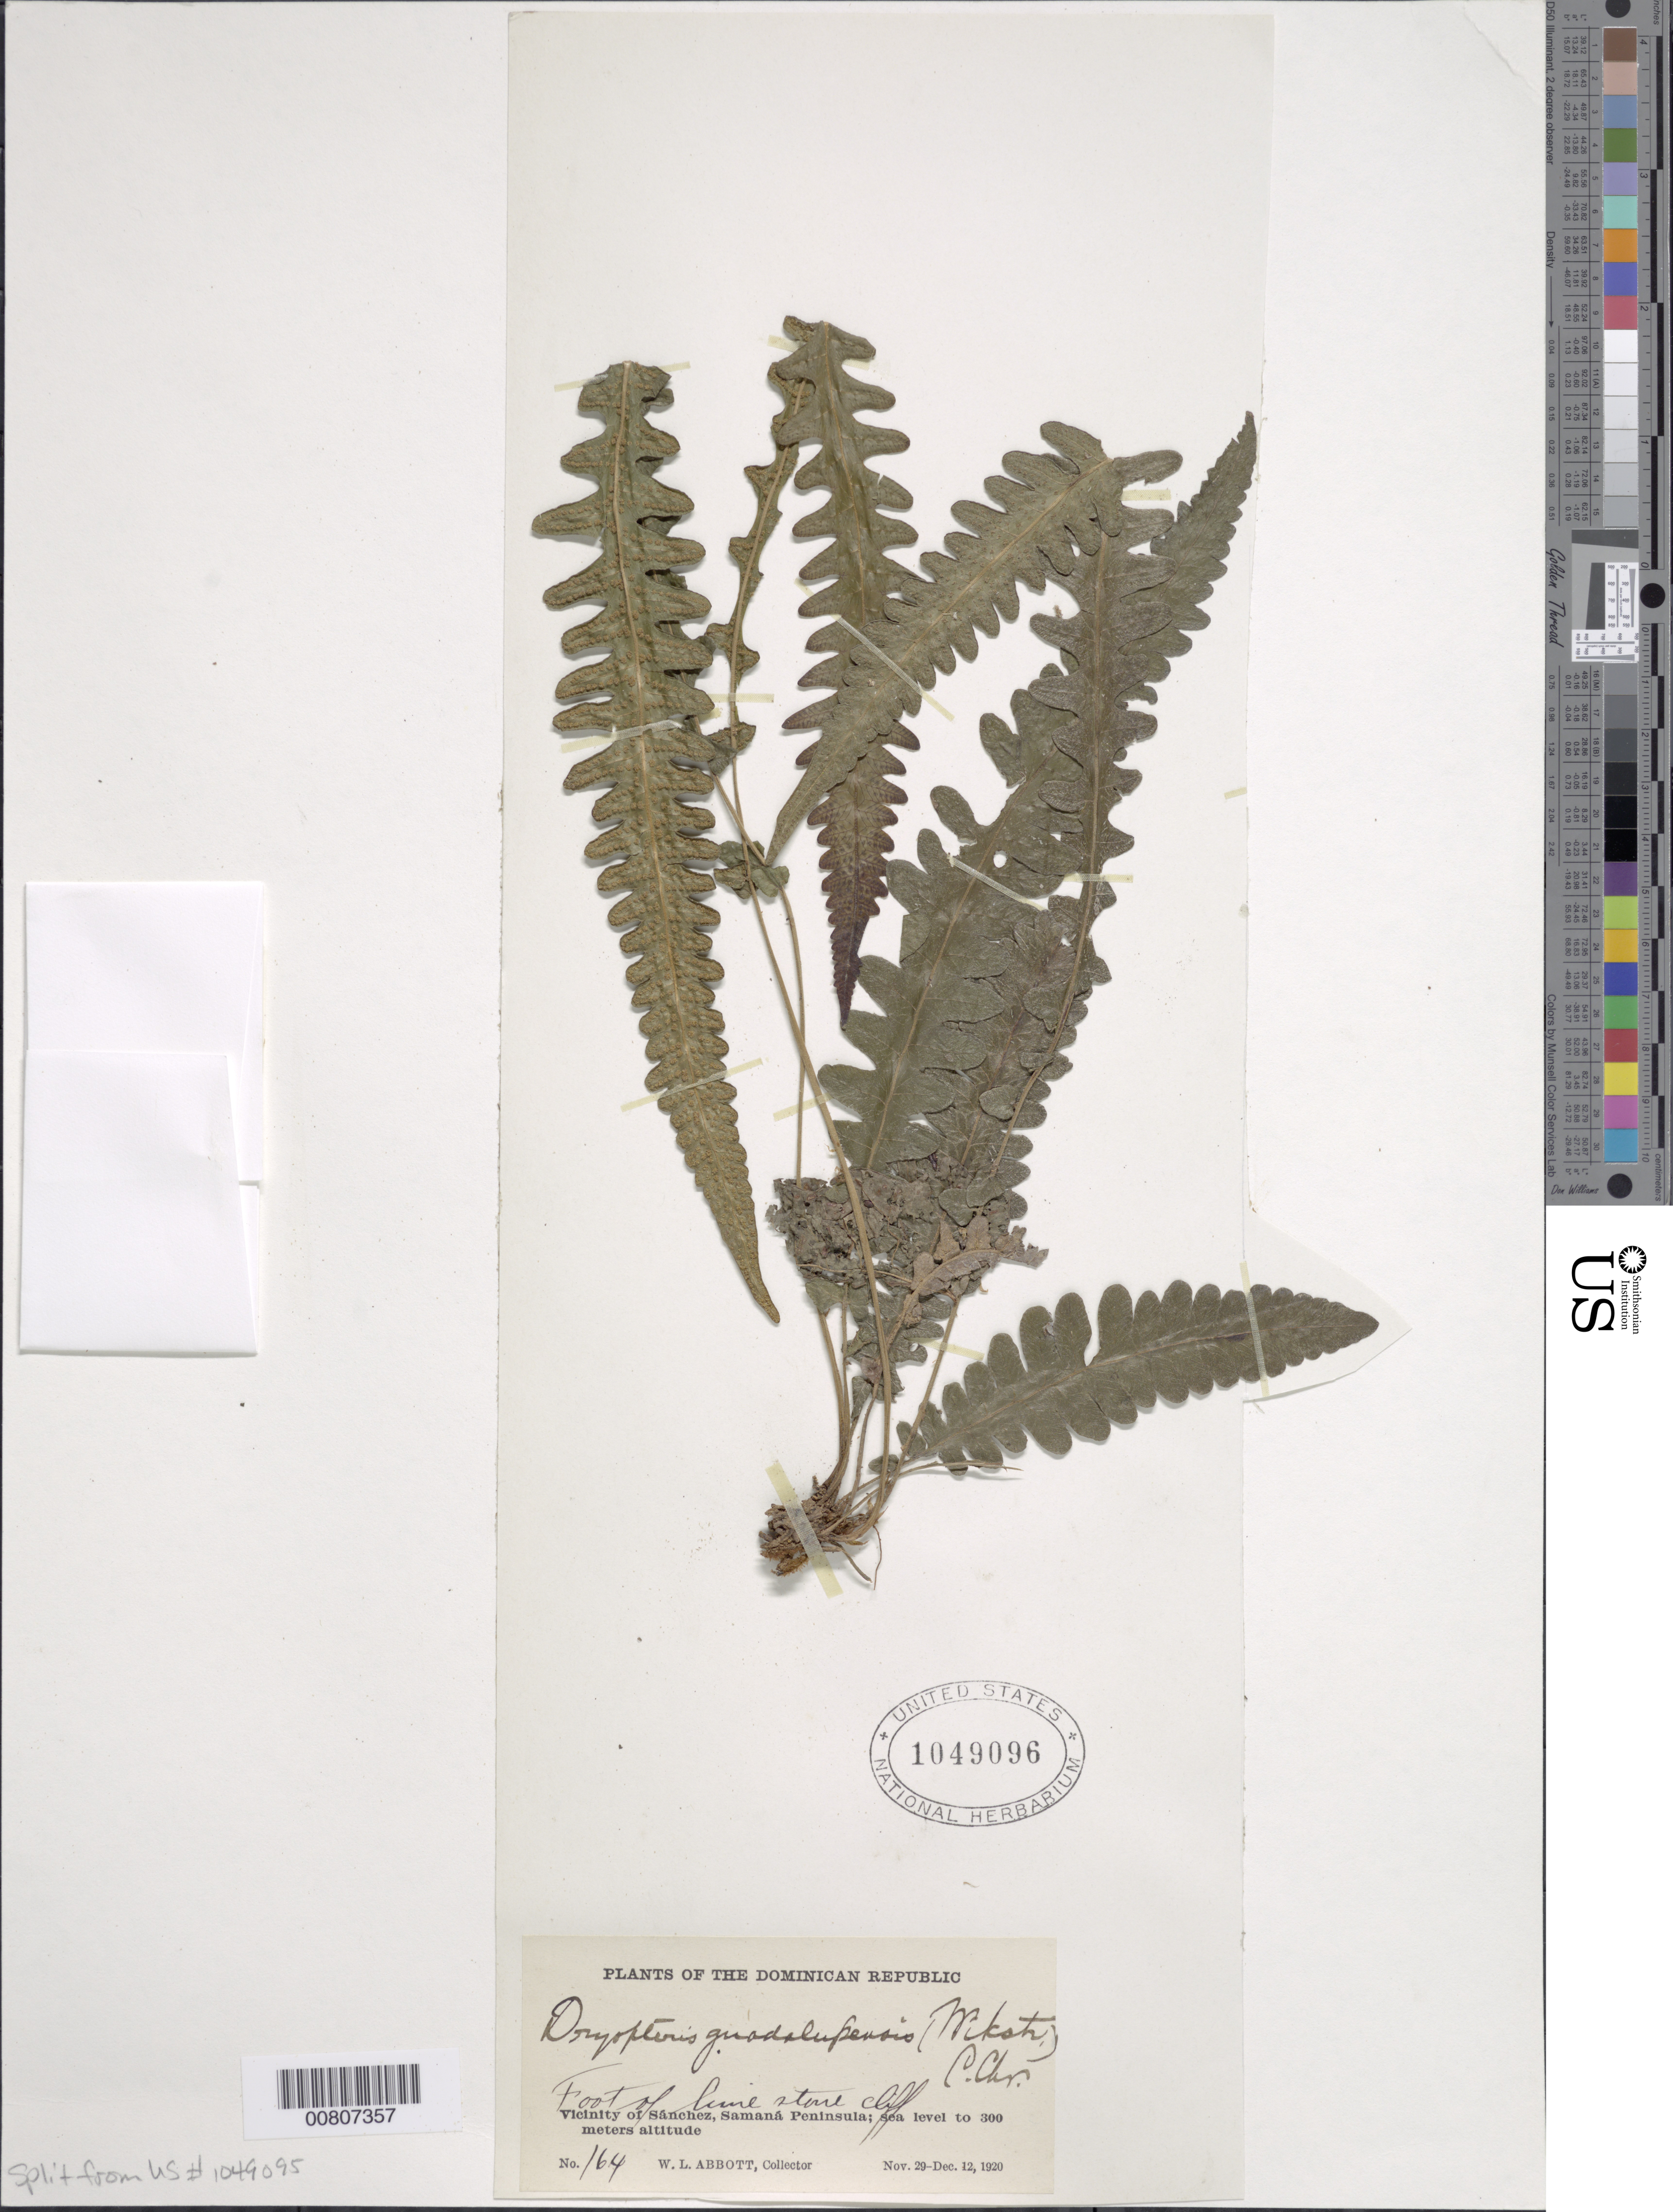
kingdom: Plantae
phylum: Tracheophyta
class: Polypodiopsida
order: Polypodiales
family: Thelypteridaceae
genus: Goniopteris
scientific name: Goniopteris guadelupensis (Wikstr.) comb. nov., ined 2015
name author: (Wikstr.)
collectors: W. L. Abbott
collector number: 164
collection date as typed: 29 Nov 1920 to 12 Dec 1920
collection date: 1920-11-29/1920-12-12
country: Dominican Republic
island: Hispaniola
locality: Sánchez vicinity, Samaná Peninsula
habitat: Foot of limestone cliff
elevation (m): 0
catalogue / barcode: US 1049096